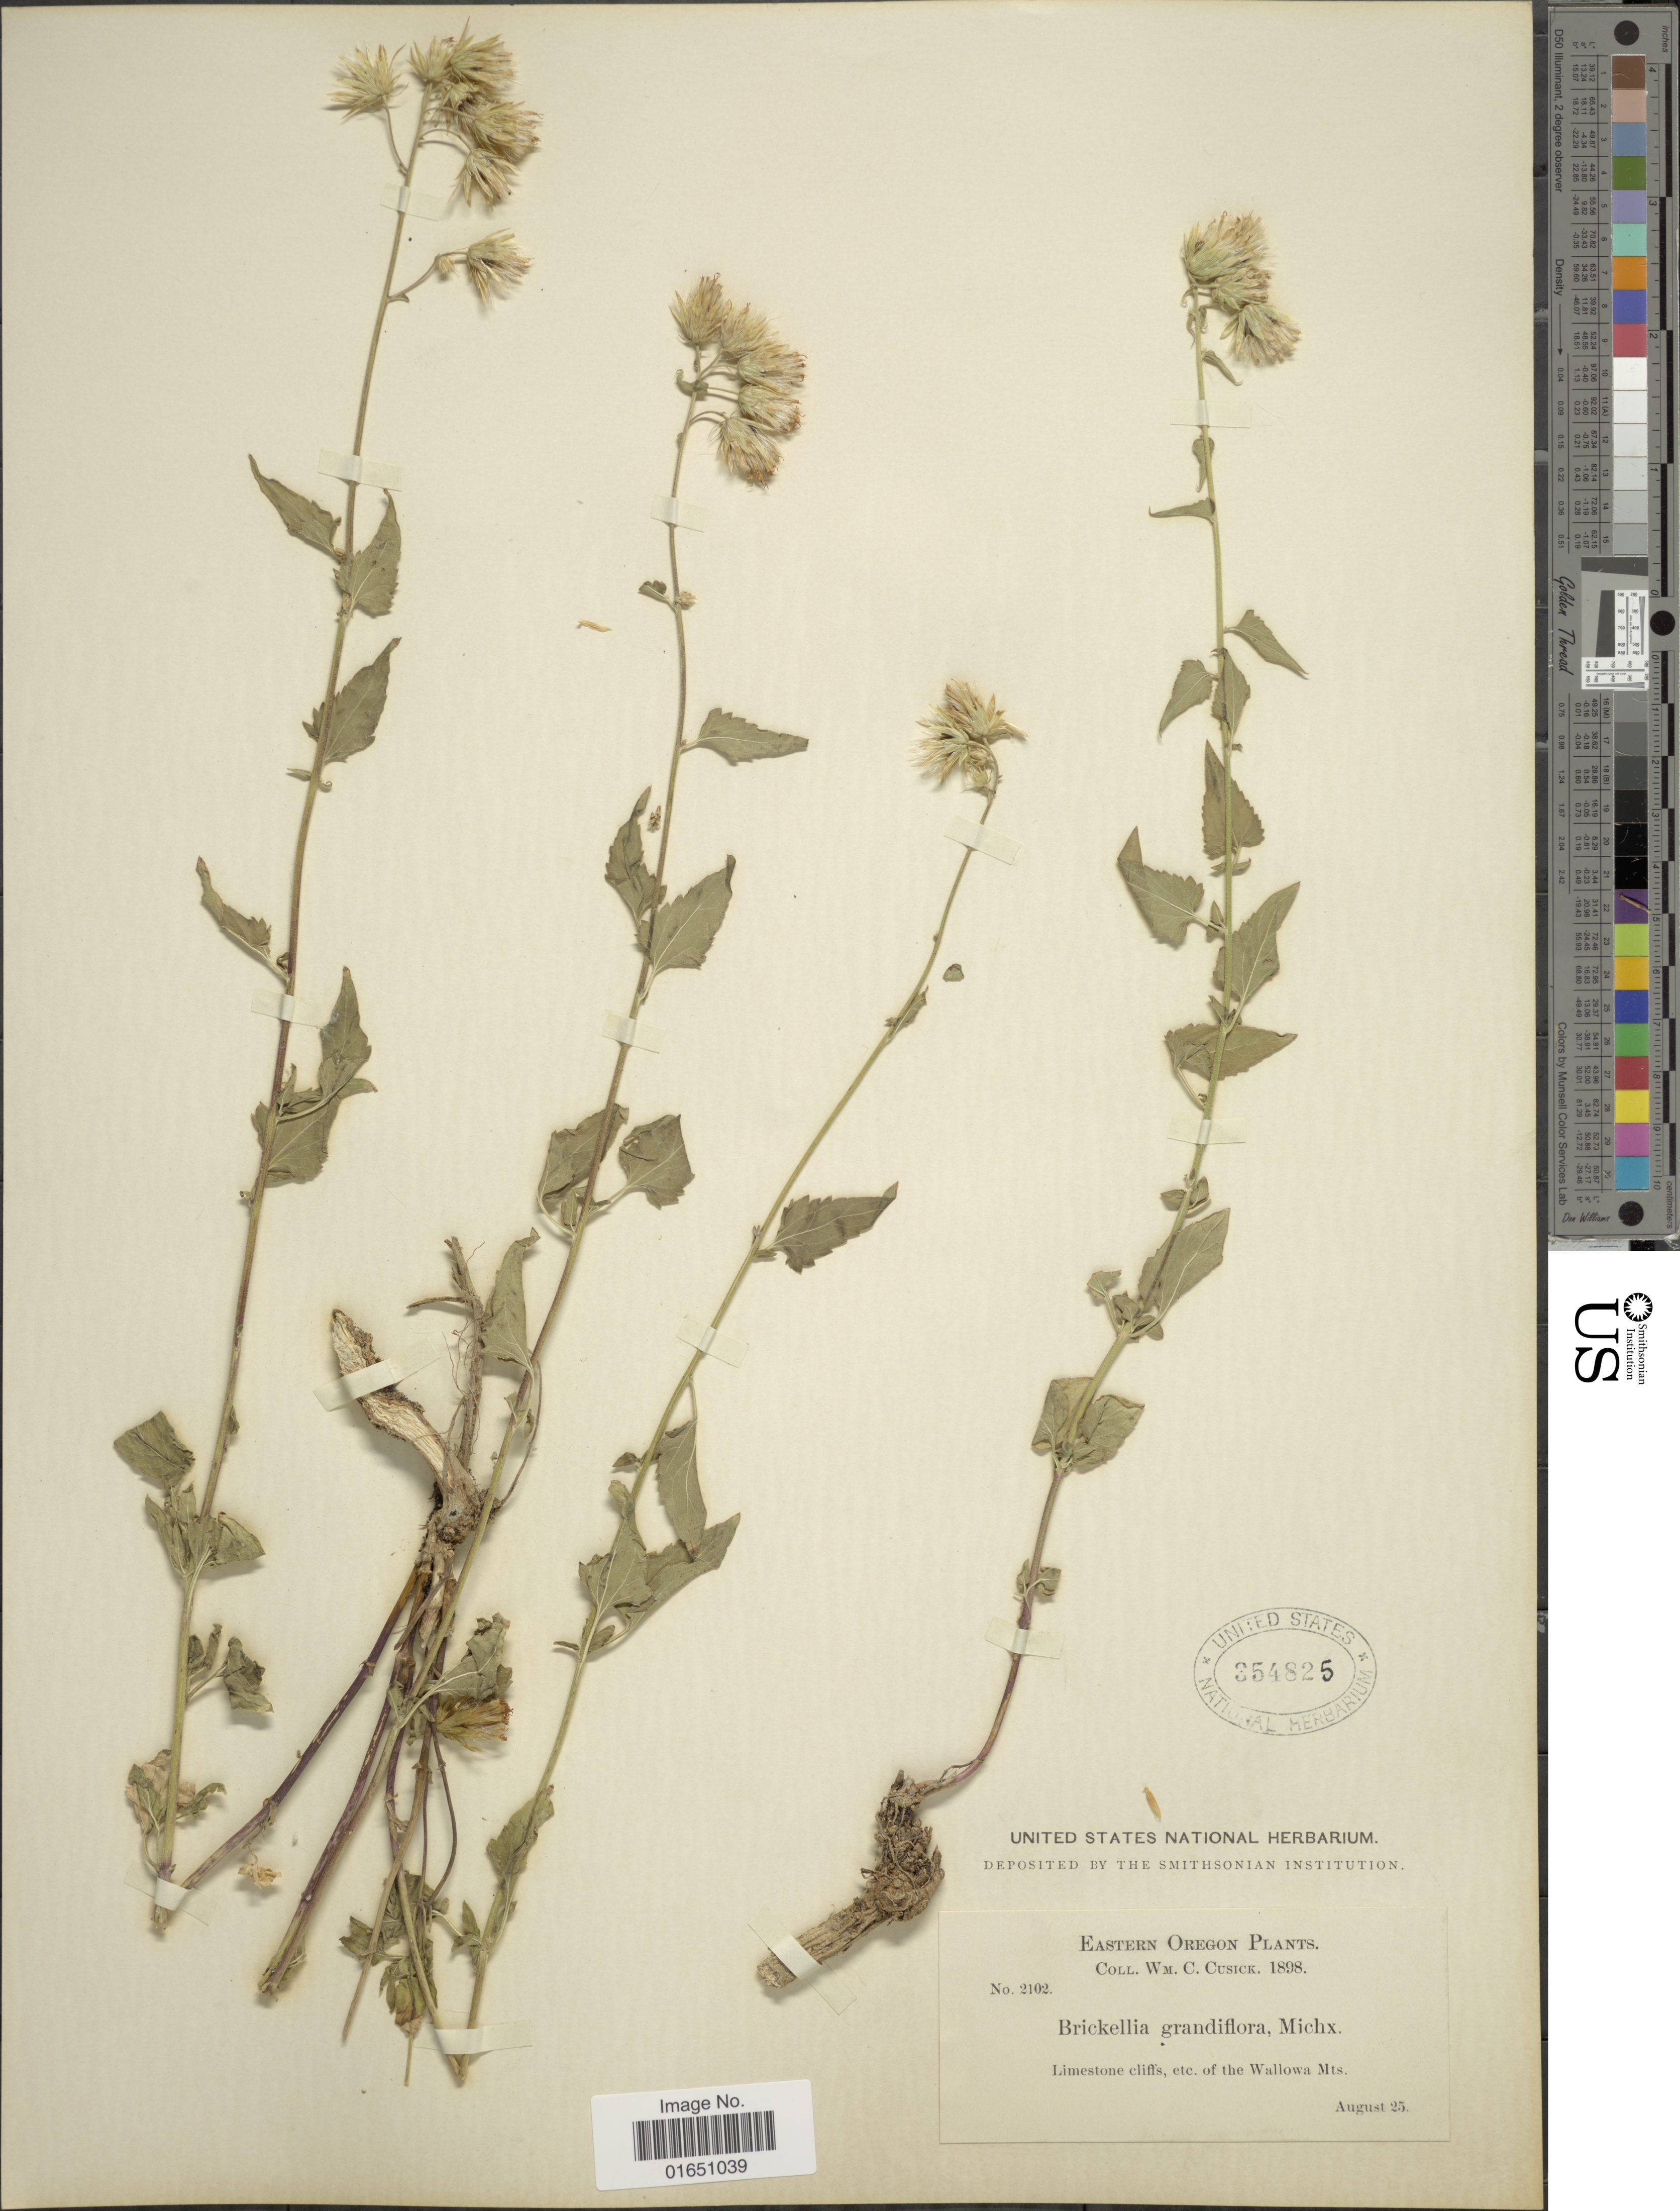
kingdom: Plantae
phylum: Tracheophyta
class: Magnoliopsida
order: Asterales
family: Asteraceae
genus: Brickellia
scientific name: Brickellia grandiflora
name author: (Hook.) Nutt.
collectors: W. C. Cusick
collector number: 2102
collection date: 1898-08-25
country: United States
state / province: Oregon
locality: Eastern Oregan, Limestone cliffs, etc. of the Wallowa Mts.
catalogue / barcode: US 354825